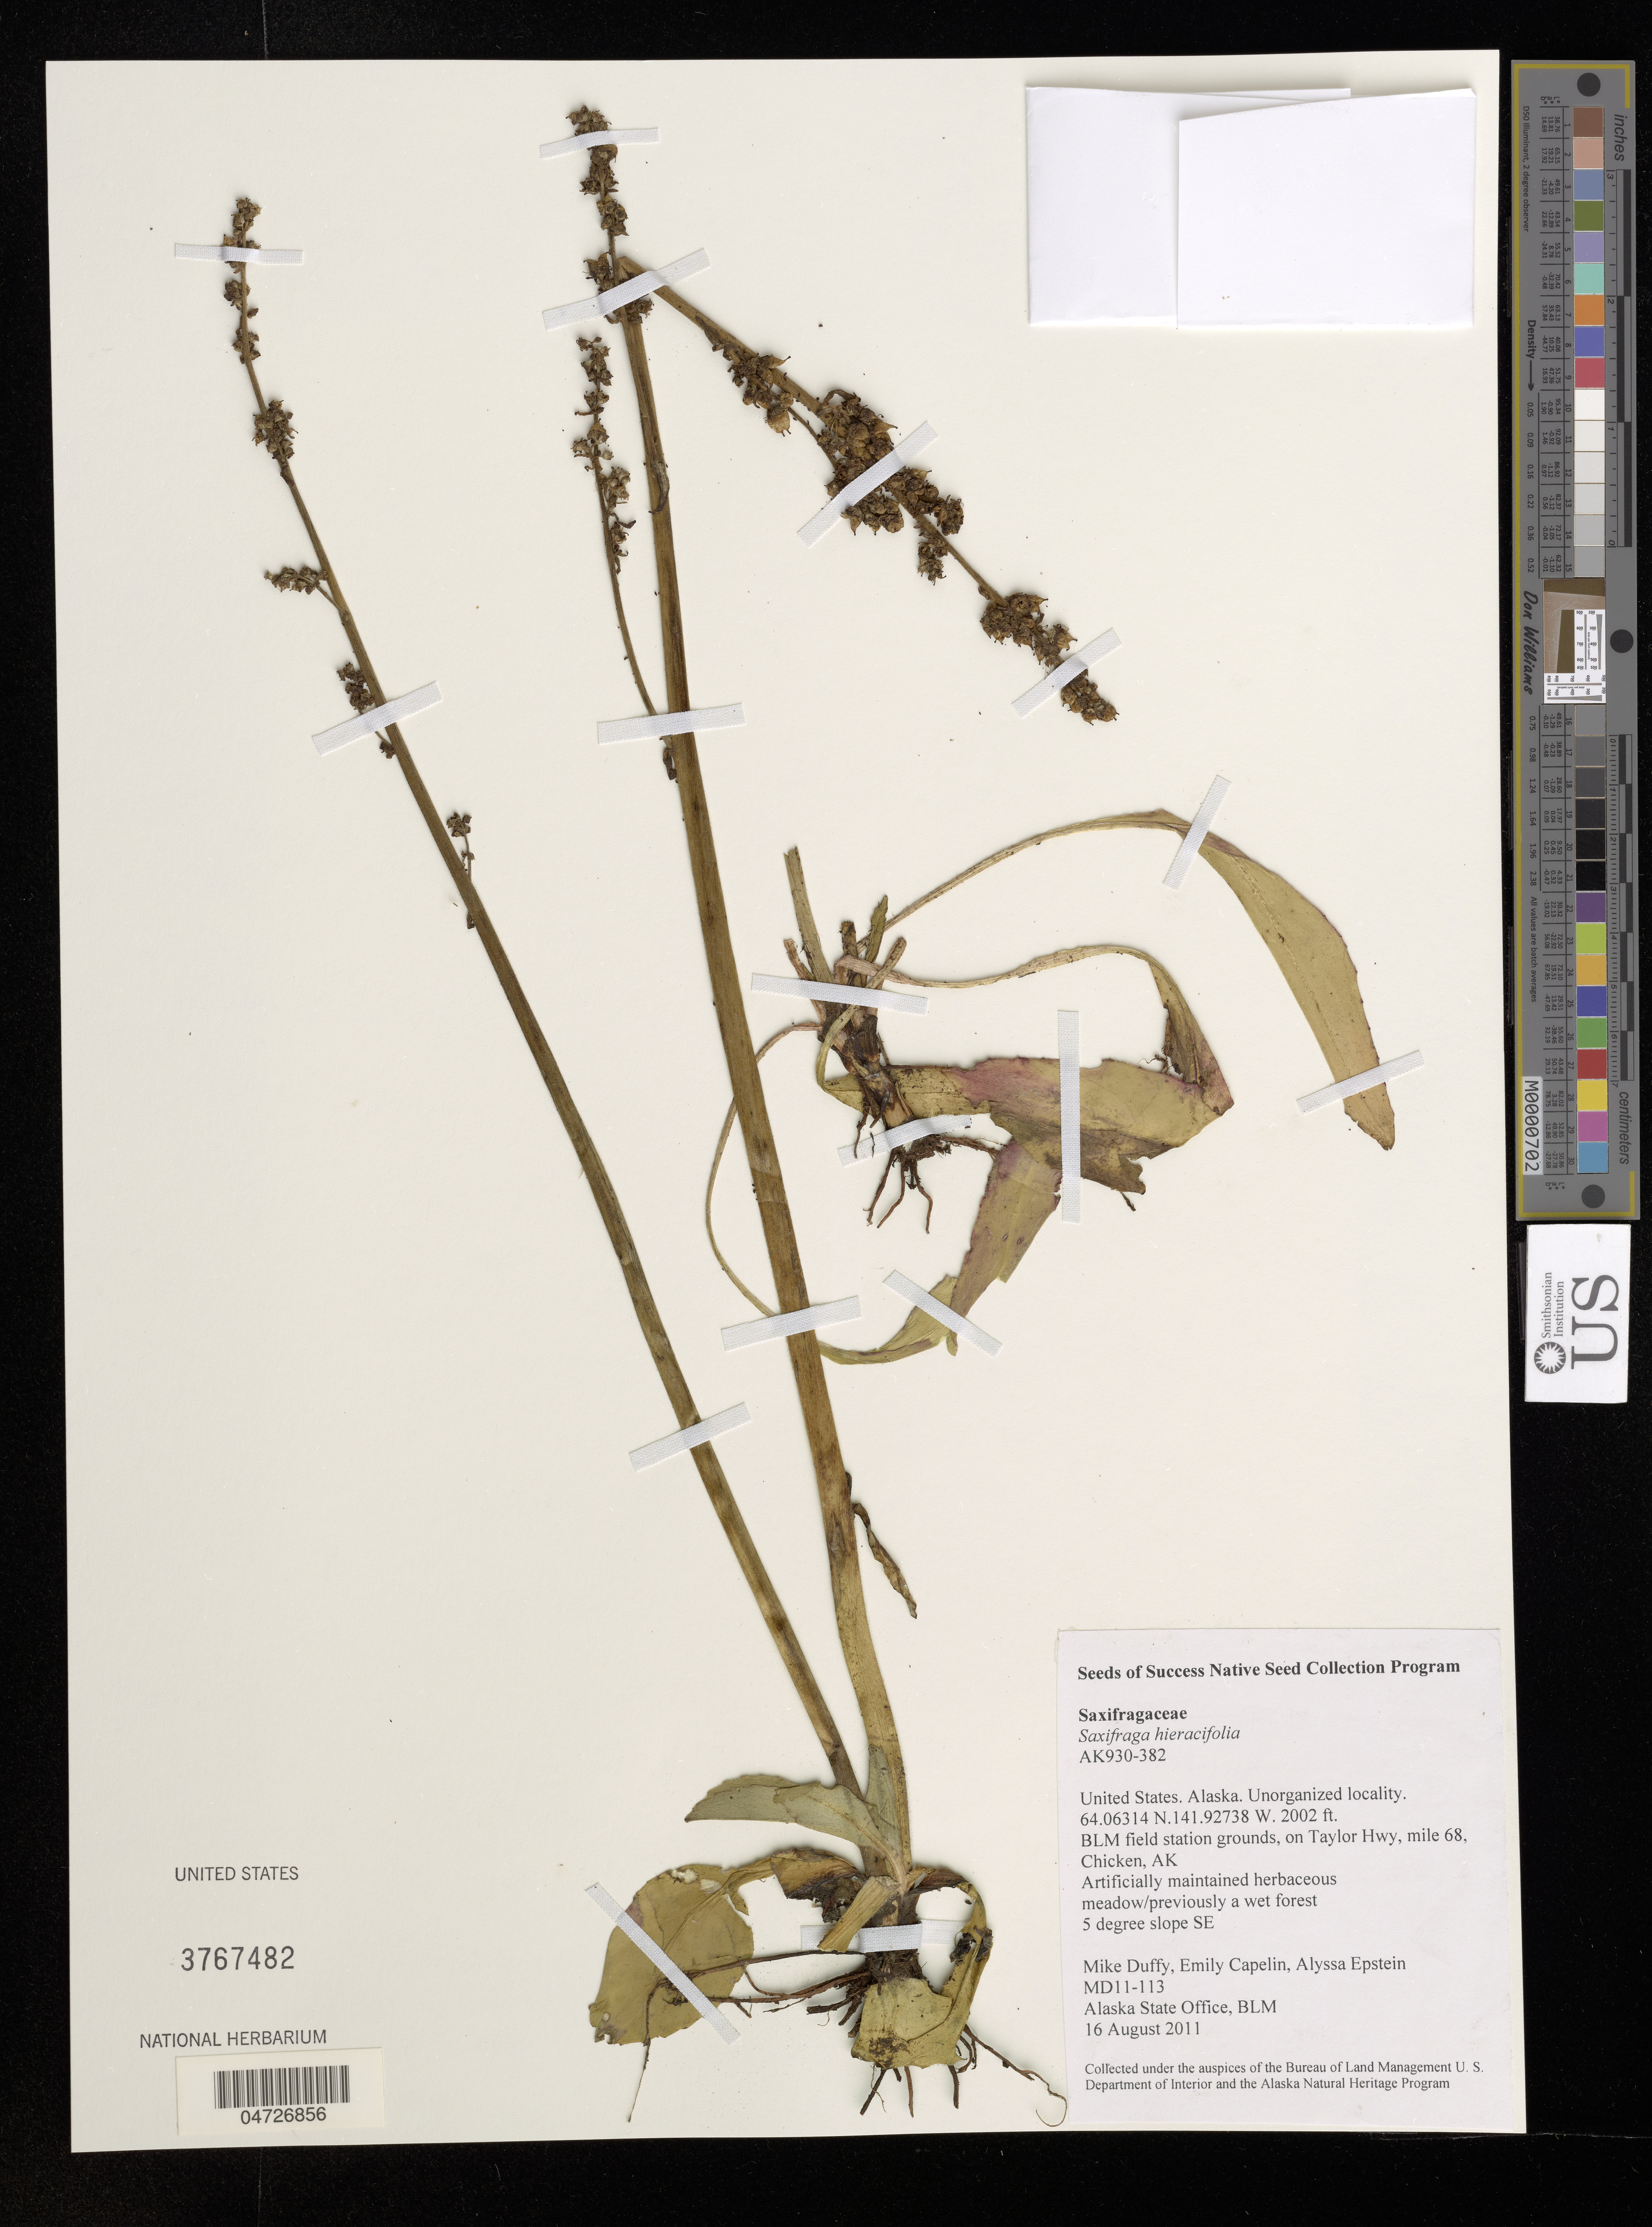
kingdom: Plantae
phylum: Tracheophyta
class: Magnoliopsida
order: Saxifragales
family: Saxifragaceae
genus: Saxifraga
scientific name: Saxifraga hieraciifolia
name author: Waldst. & Kit. ex Willd.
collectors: M. Duffy, E. Capelin & A. Epstein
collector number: MD11-113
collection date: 2011-08-16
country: United States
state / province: Alaska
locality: Unorganized locality. BLM field station grounds, on Taylor Hwy, mile 68, Chicken, AK.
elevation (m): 610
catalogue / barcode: US 3767482